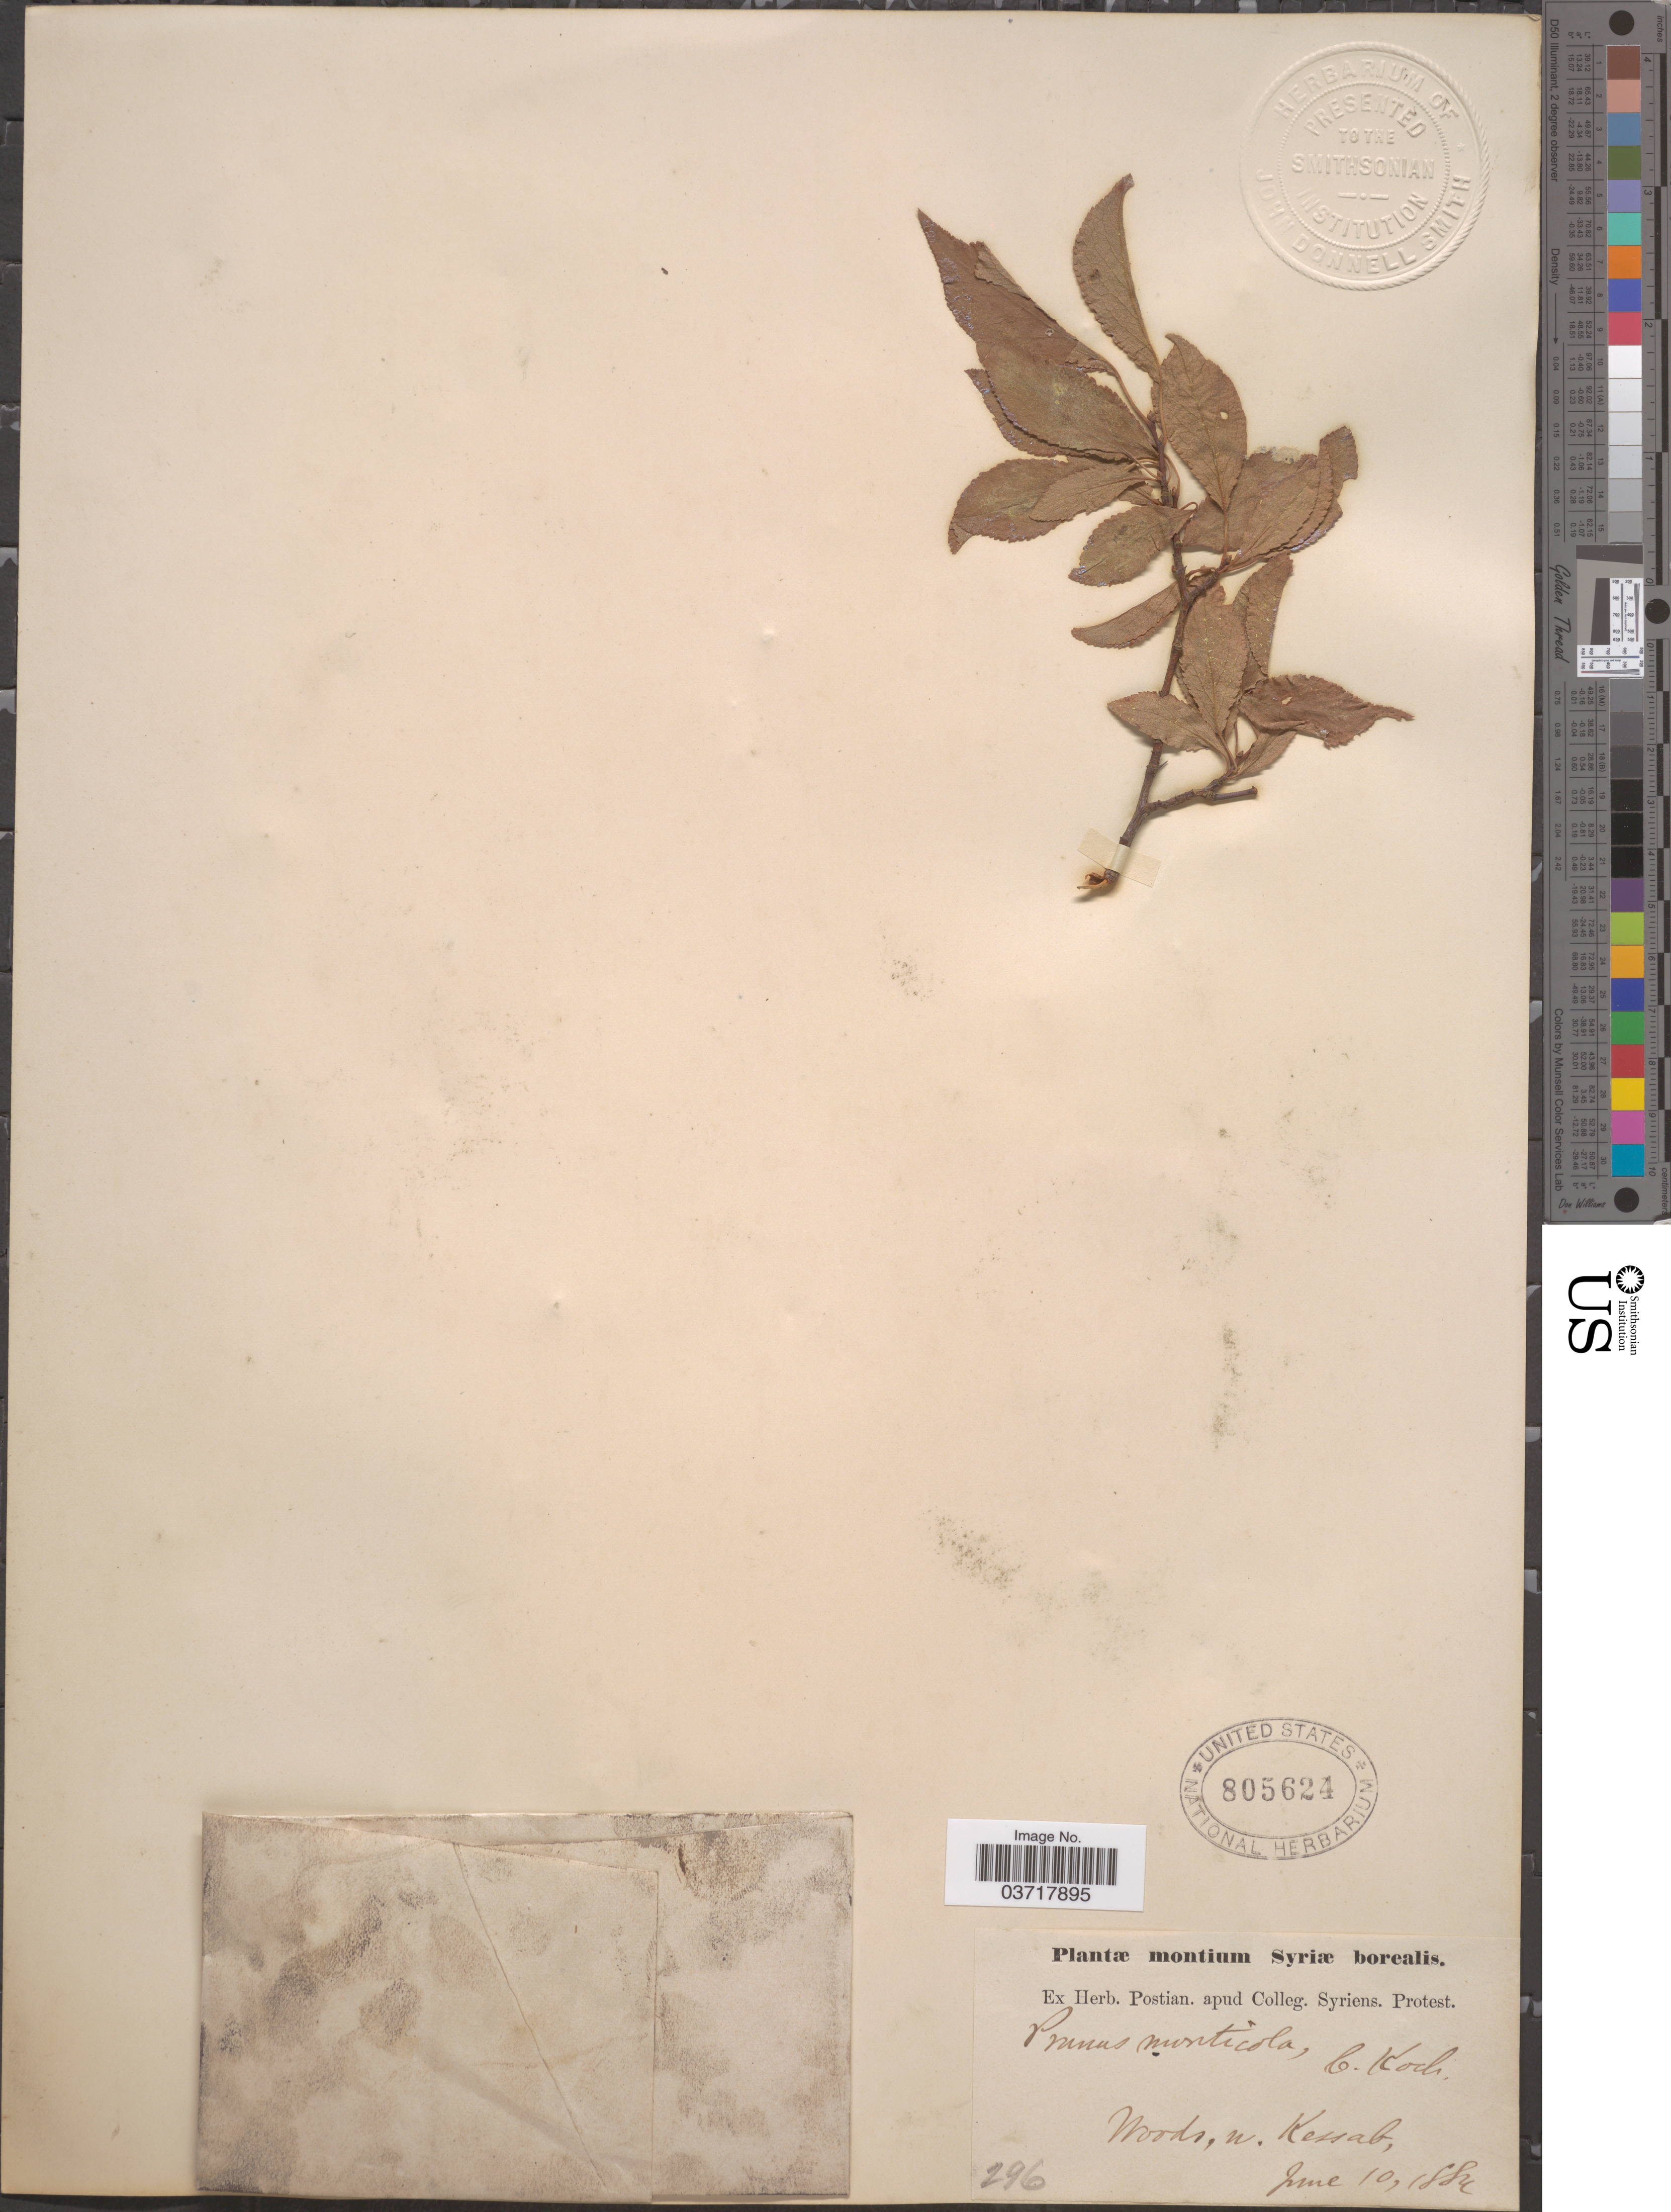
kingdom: Plantae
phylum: Tracheophyta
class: Magnoliopsida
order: Rosales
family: Rosaceae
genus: Prunus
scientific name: Prunus monticola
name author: K. Koch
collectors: ex herb. Postian. apud Colleg. Syriens. Protest. USE "Fannie P. A. Shepard" (10308853) AS PRIMARY COLLECTOR INSTEAD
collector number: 296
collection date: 1884-06-10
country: Syria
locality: Montium Syriæ borealis. Woods, n. Kessab.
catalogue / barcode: US 805624